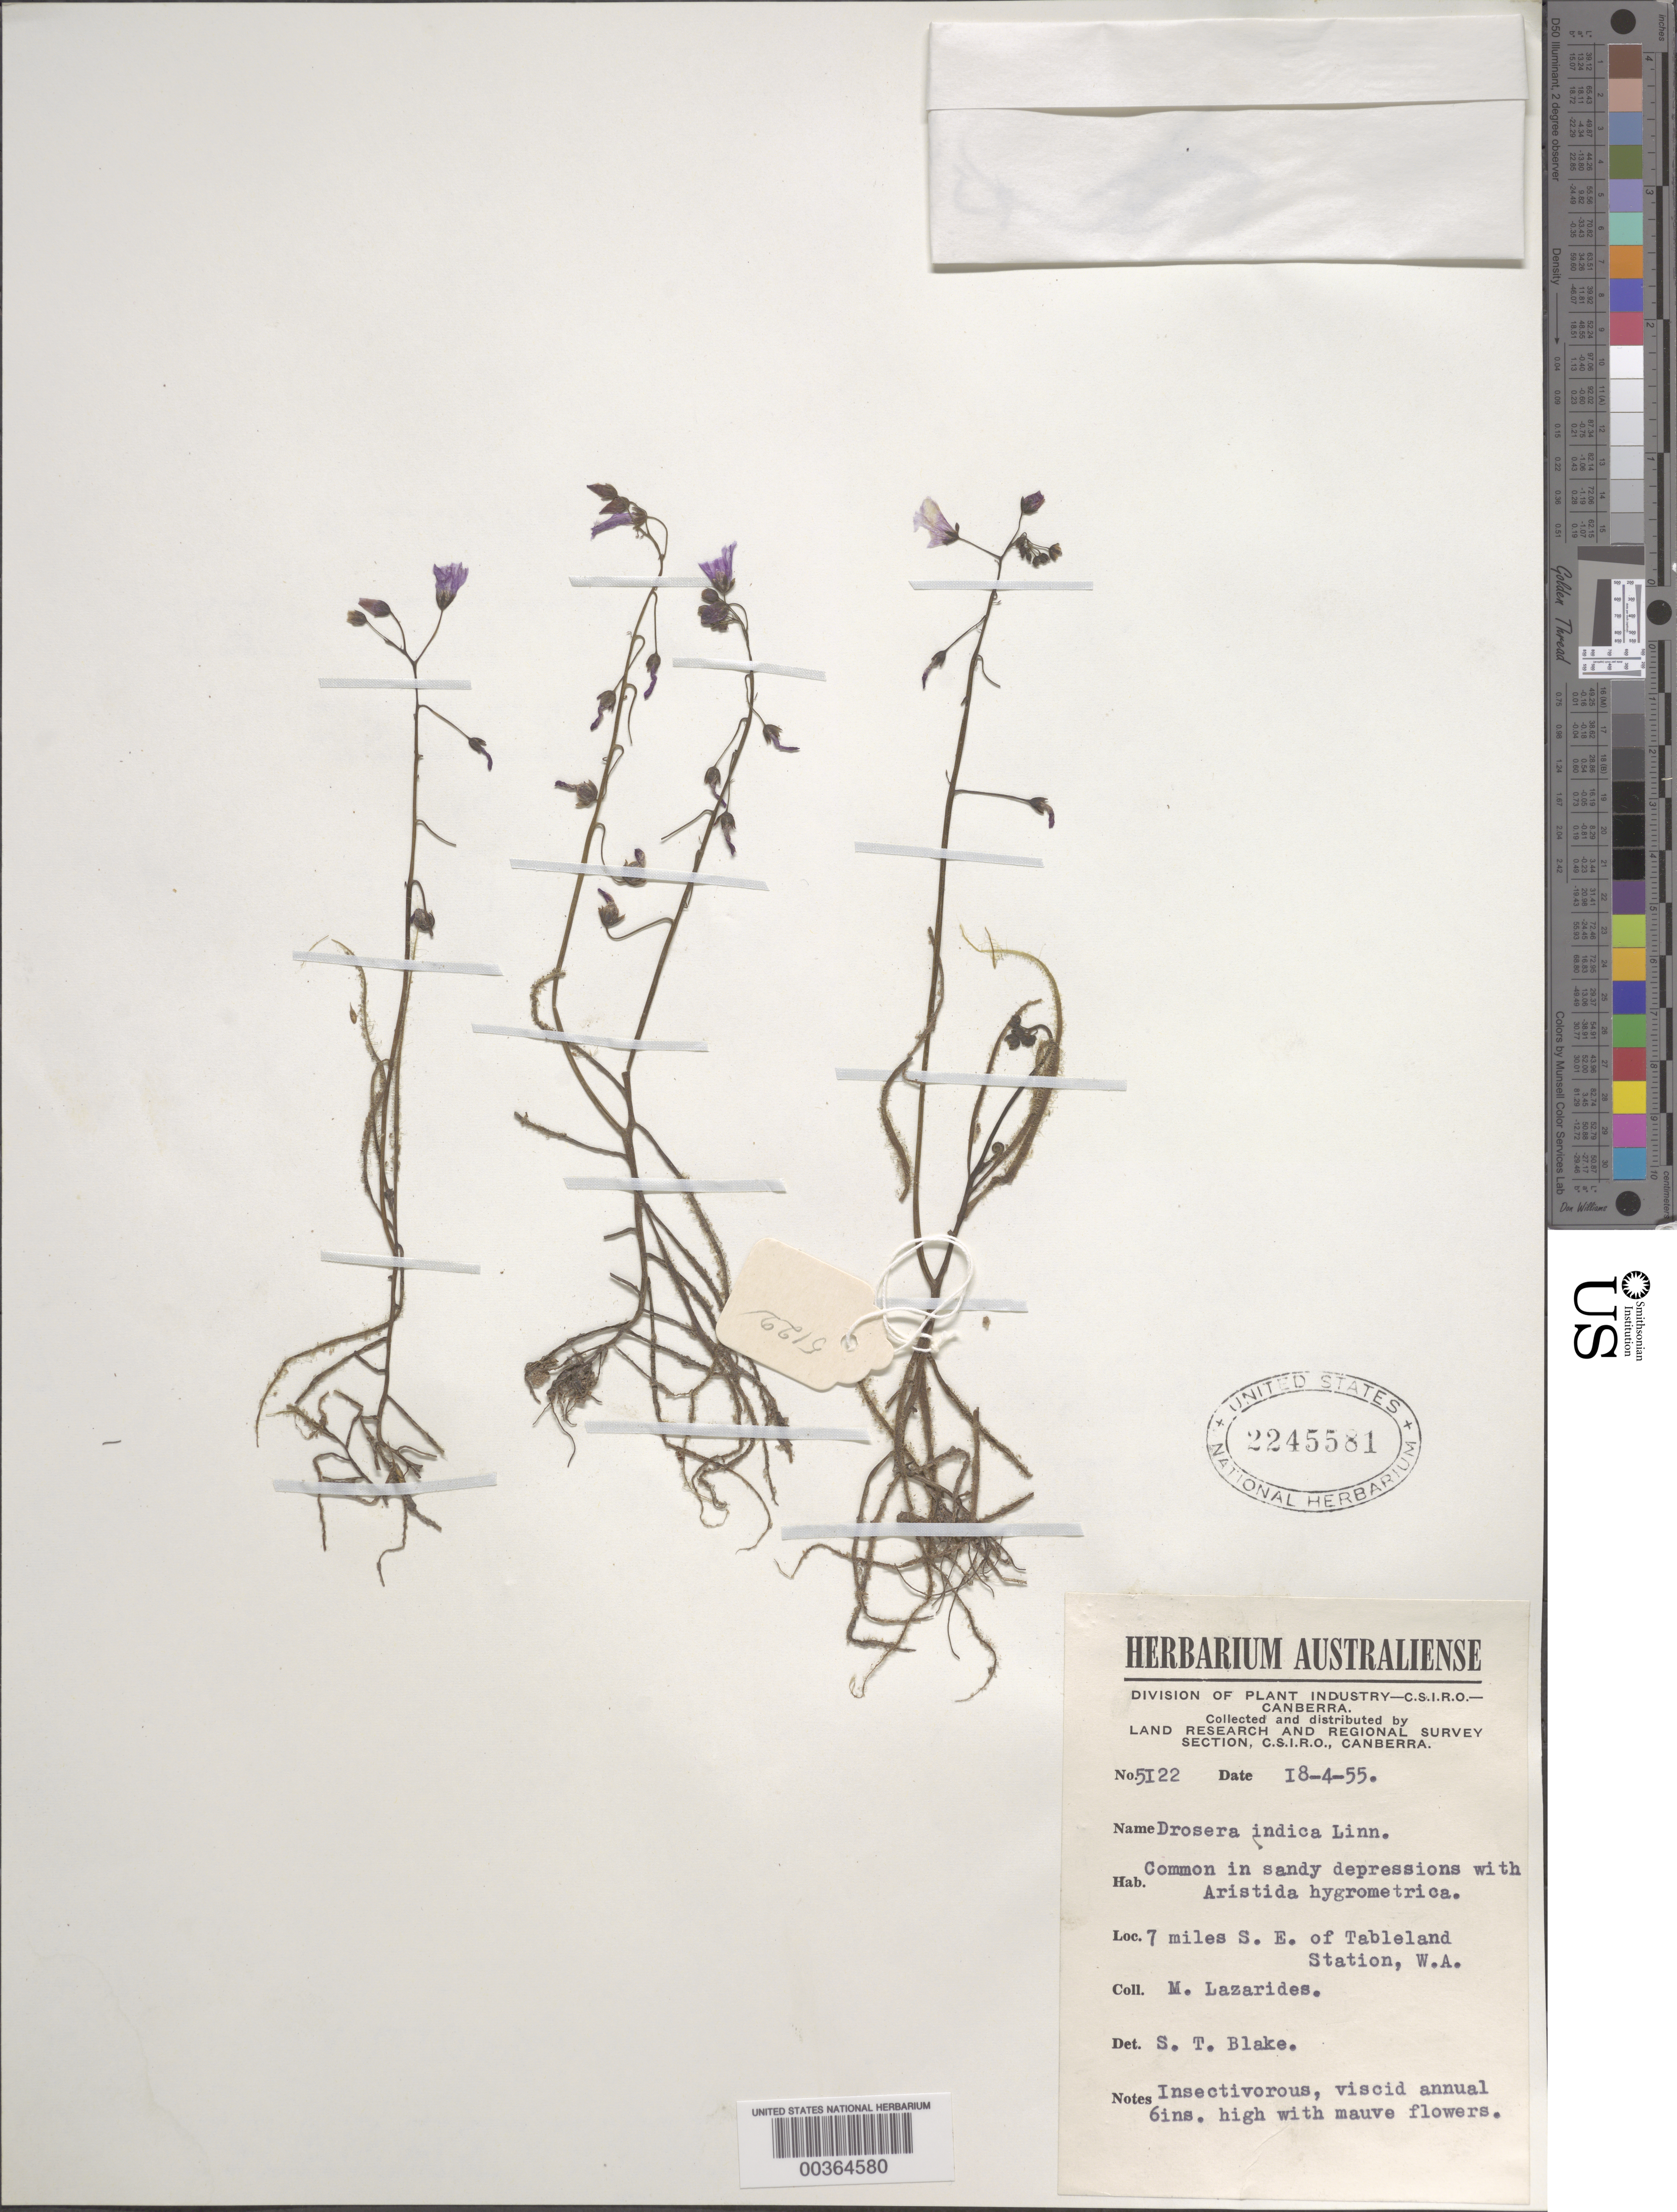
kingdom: Plantae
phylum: Tracheophyta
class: Magnoliopsida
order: Caryophyllales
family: Droseraceae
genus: Drosera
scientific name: Drosera indica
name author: L.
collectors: M. Lazarides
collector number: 5122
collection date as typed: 18 Apr 1955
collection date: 1955-04-18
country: Australia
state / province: Western Australia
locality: Se of tableland station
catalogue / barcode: US 2245581